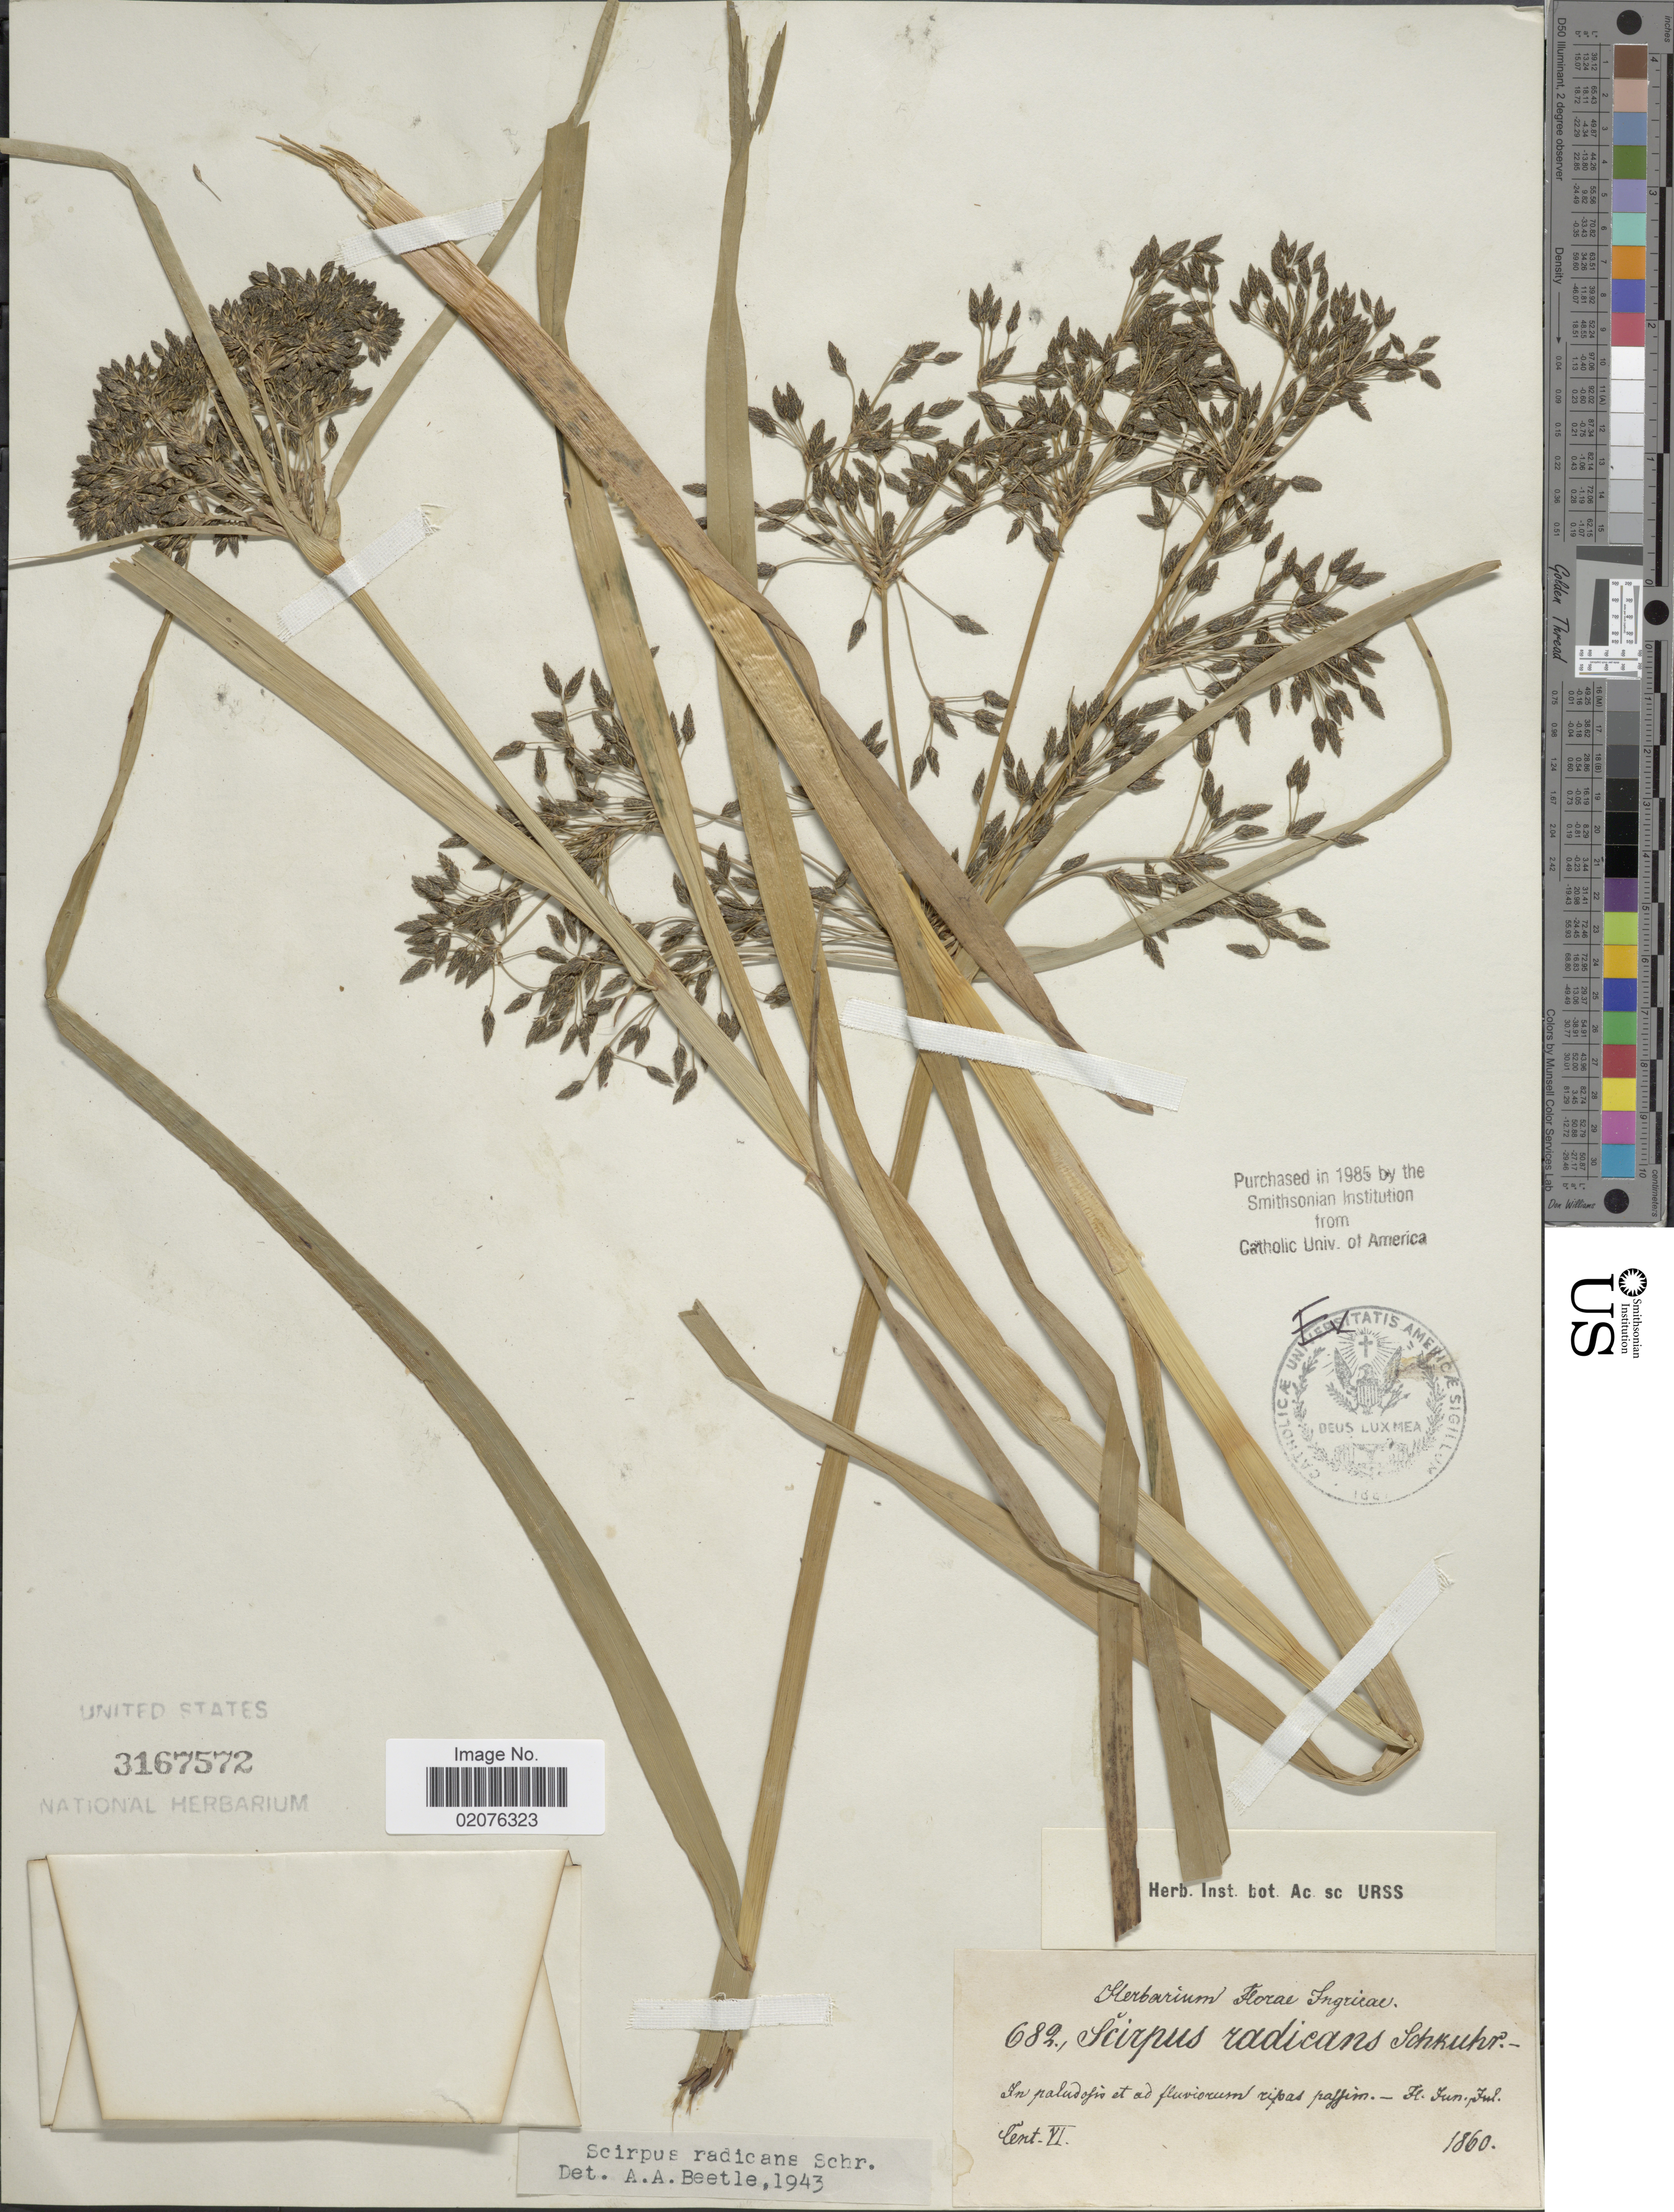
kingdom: Plantae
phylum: Tracheophyta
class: Liliopsida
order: Poales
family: Cyperaceae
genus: Scirpus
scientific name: Scirpus radicans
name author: Schkuhr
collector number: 682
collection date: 1860-07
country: Russian Federation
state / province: Leningrad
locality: Florae Ingricae.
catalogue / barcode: US 3167572